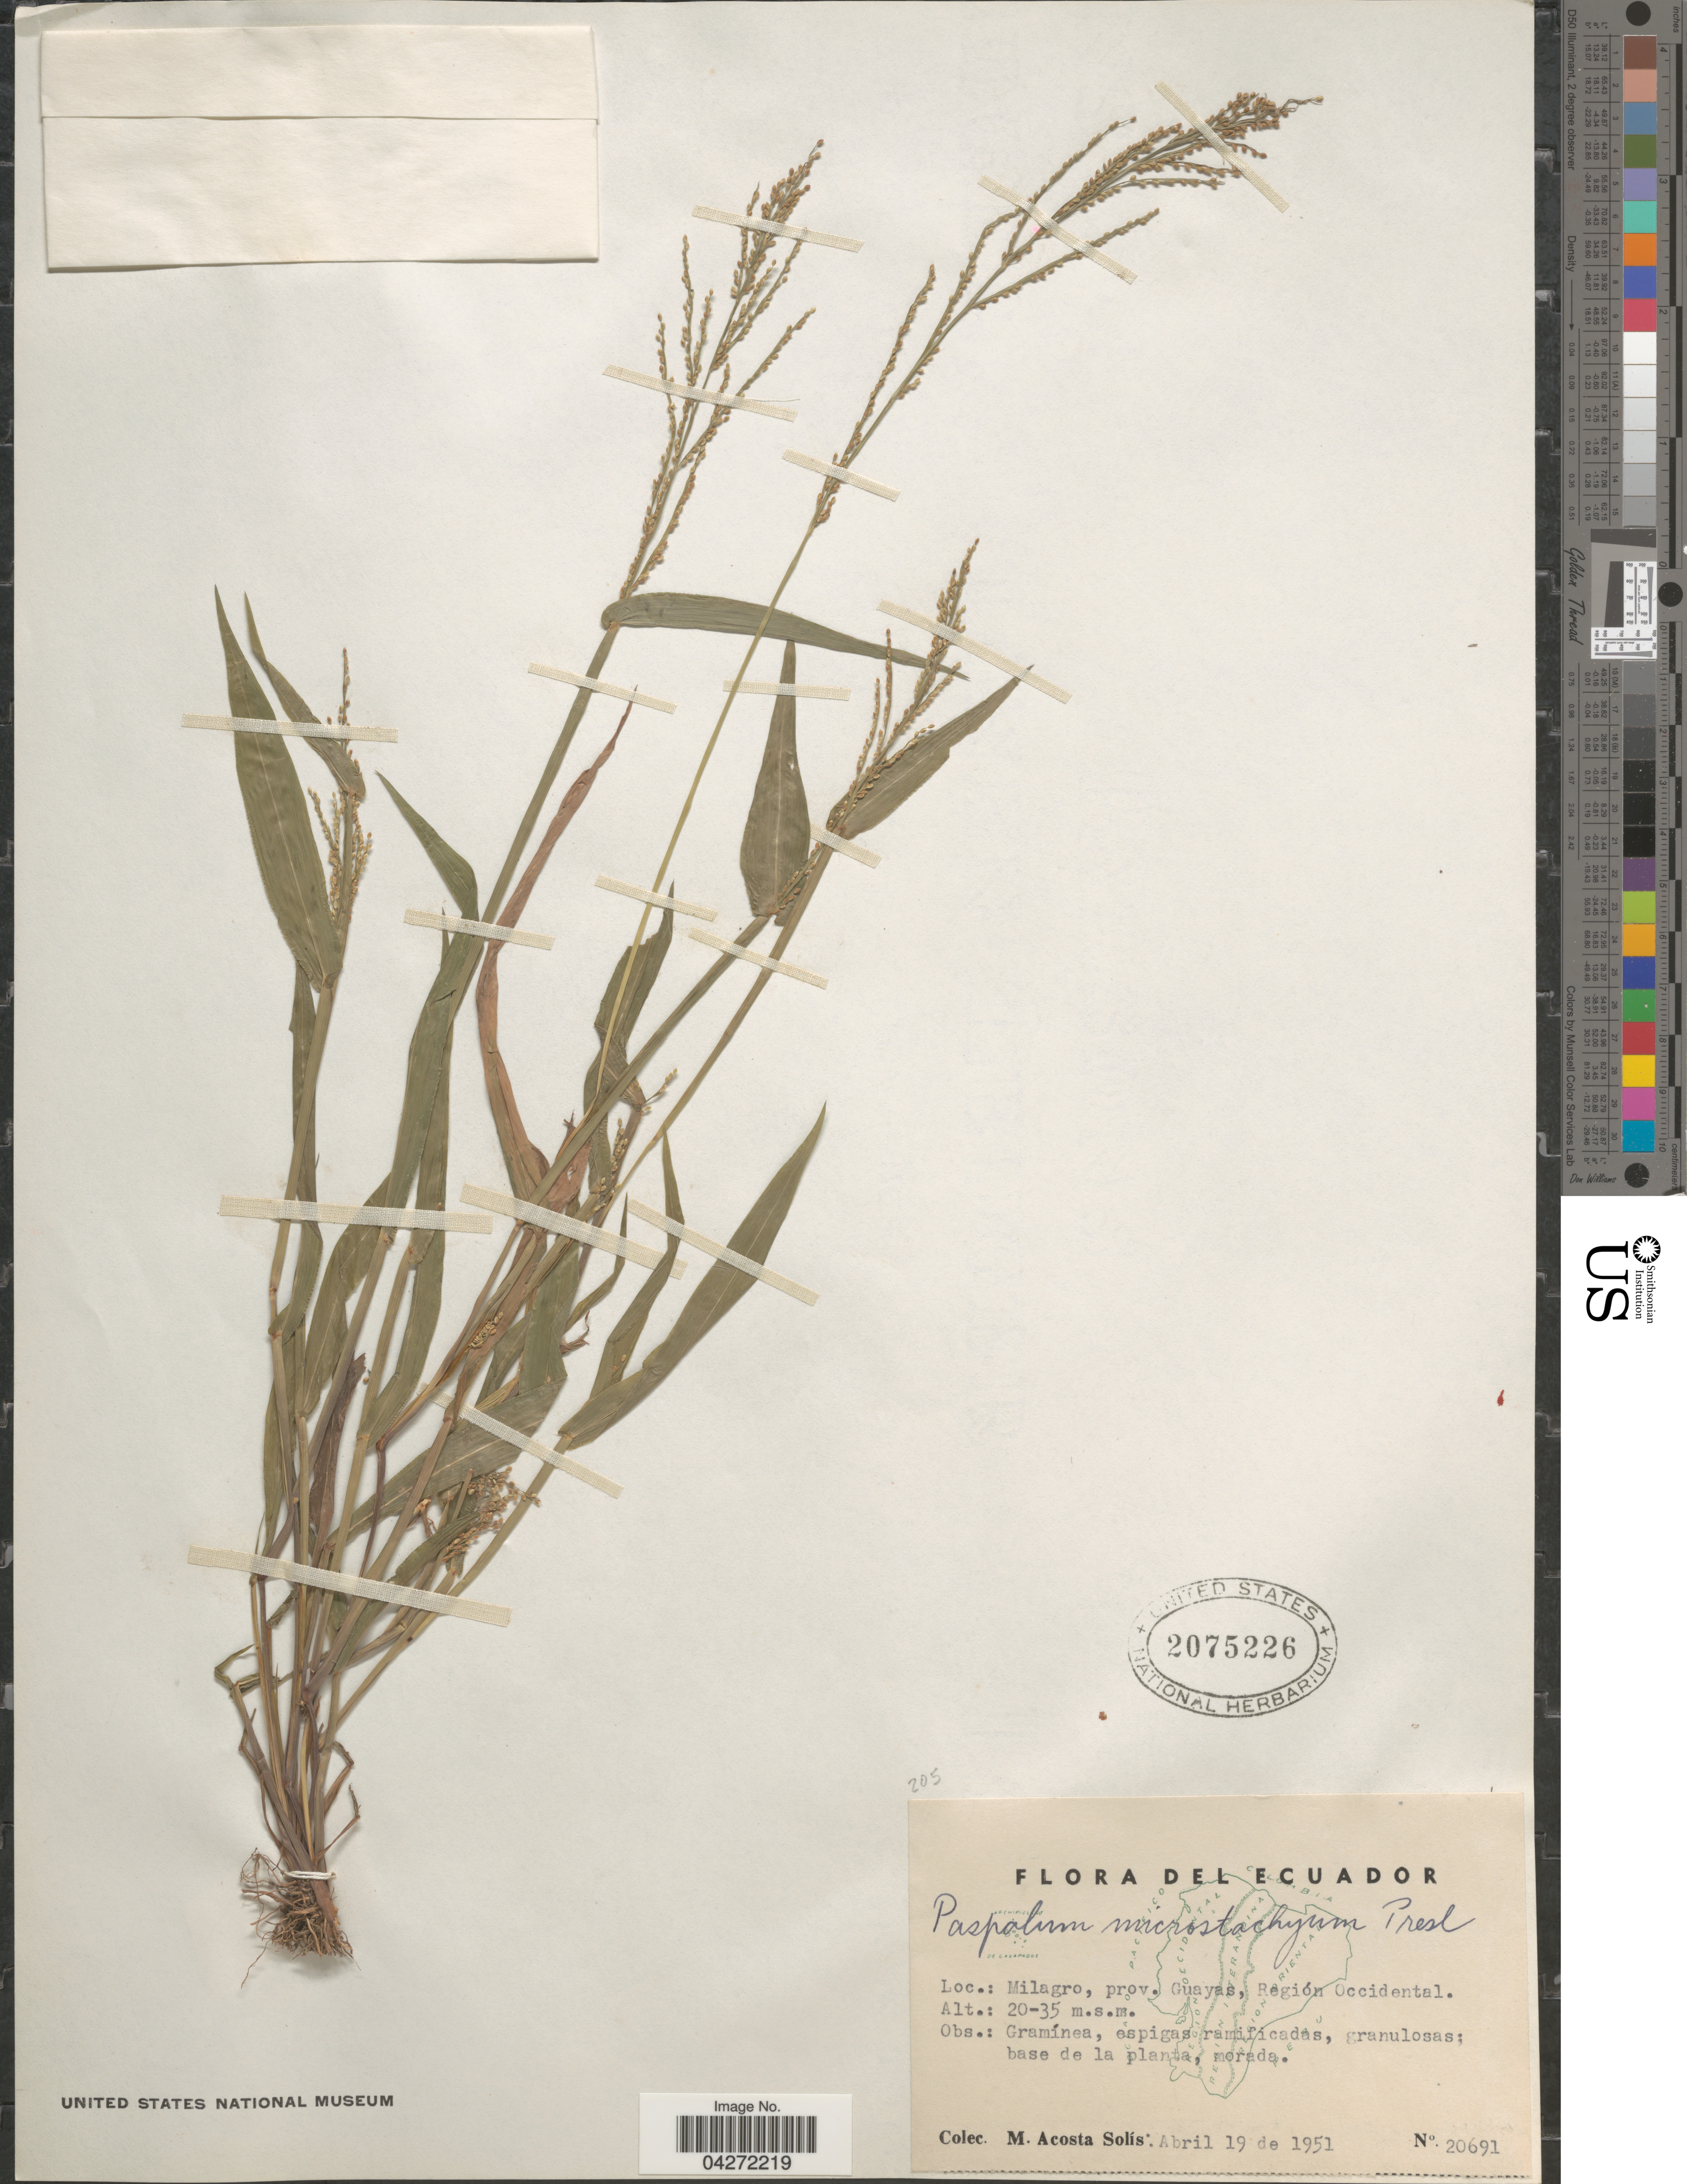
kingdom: Plantae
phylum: Tracheophyta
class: Liliopsida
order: Poales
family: Poaceae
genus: Paspalum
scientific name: Paspalum microstachyum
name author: J. Presl in C. Presl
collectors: M. Acosta Solis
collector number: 20691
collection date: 1951-04-19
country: Ecuador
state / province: Guayas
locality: Milagro, Región Occidental.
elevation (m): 20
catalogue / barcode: US 2075226